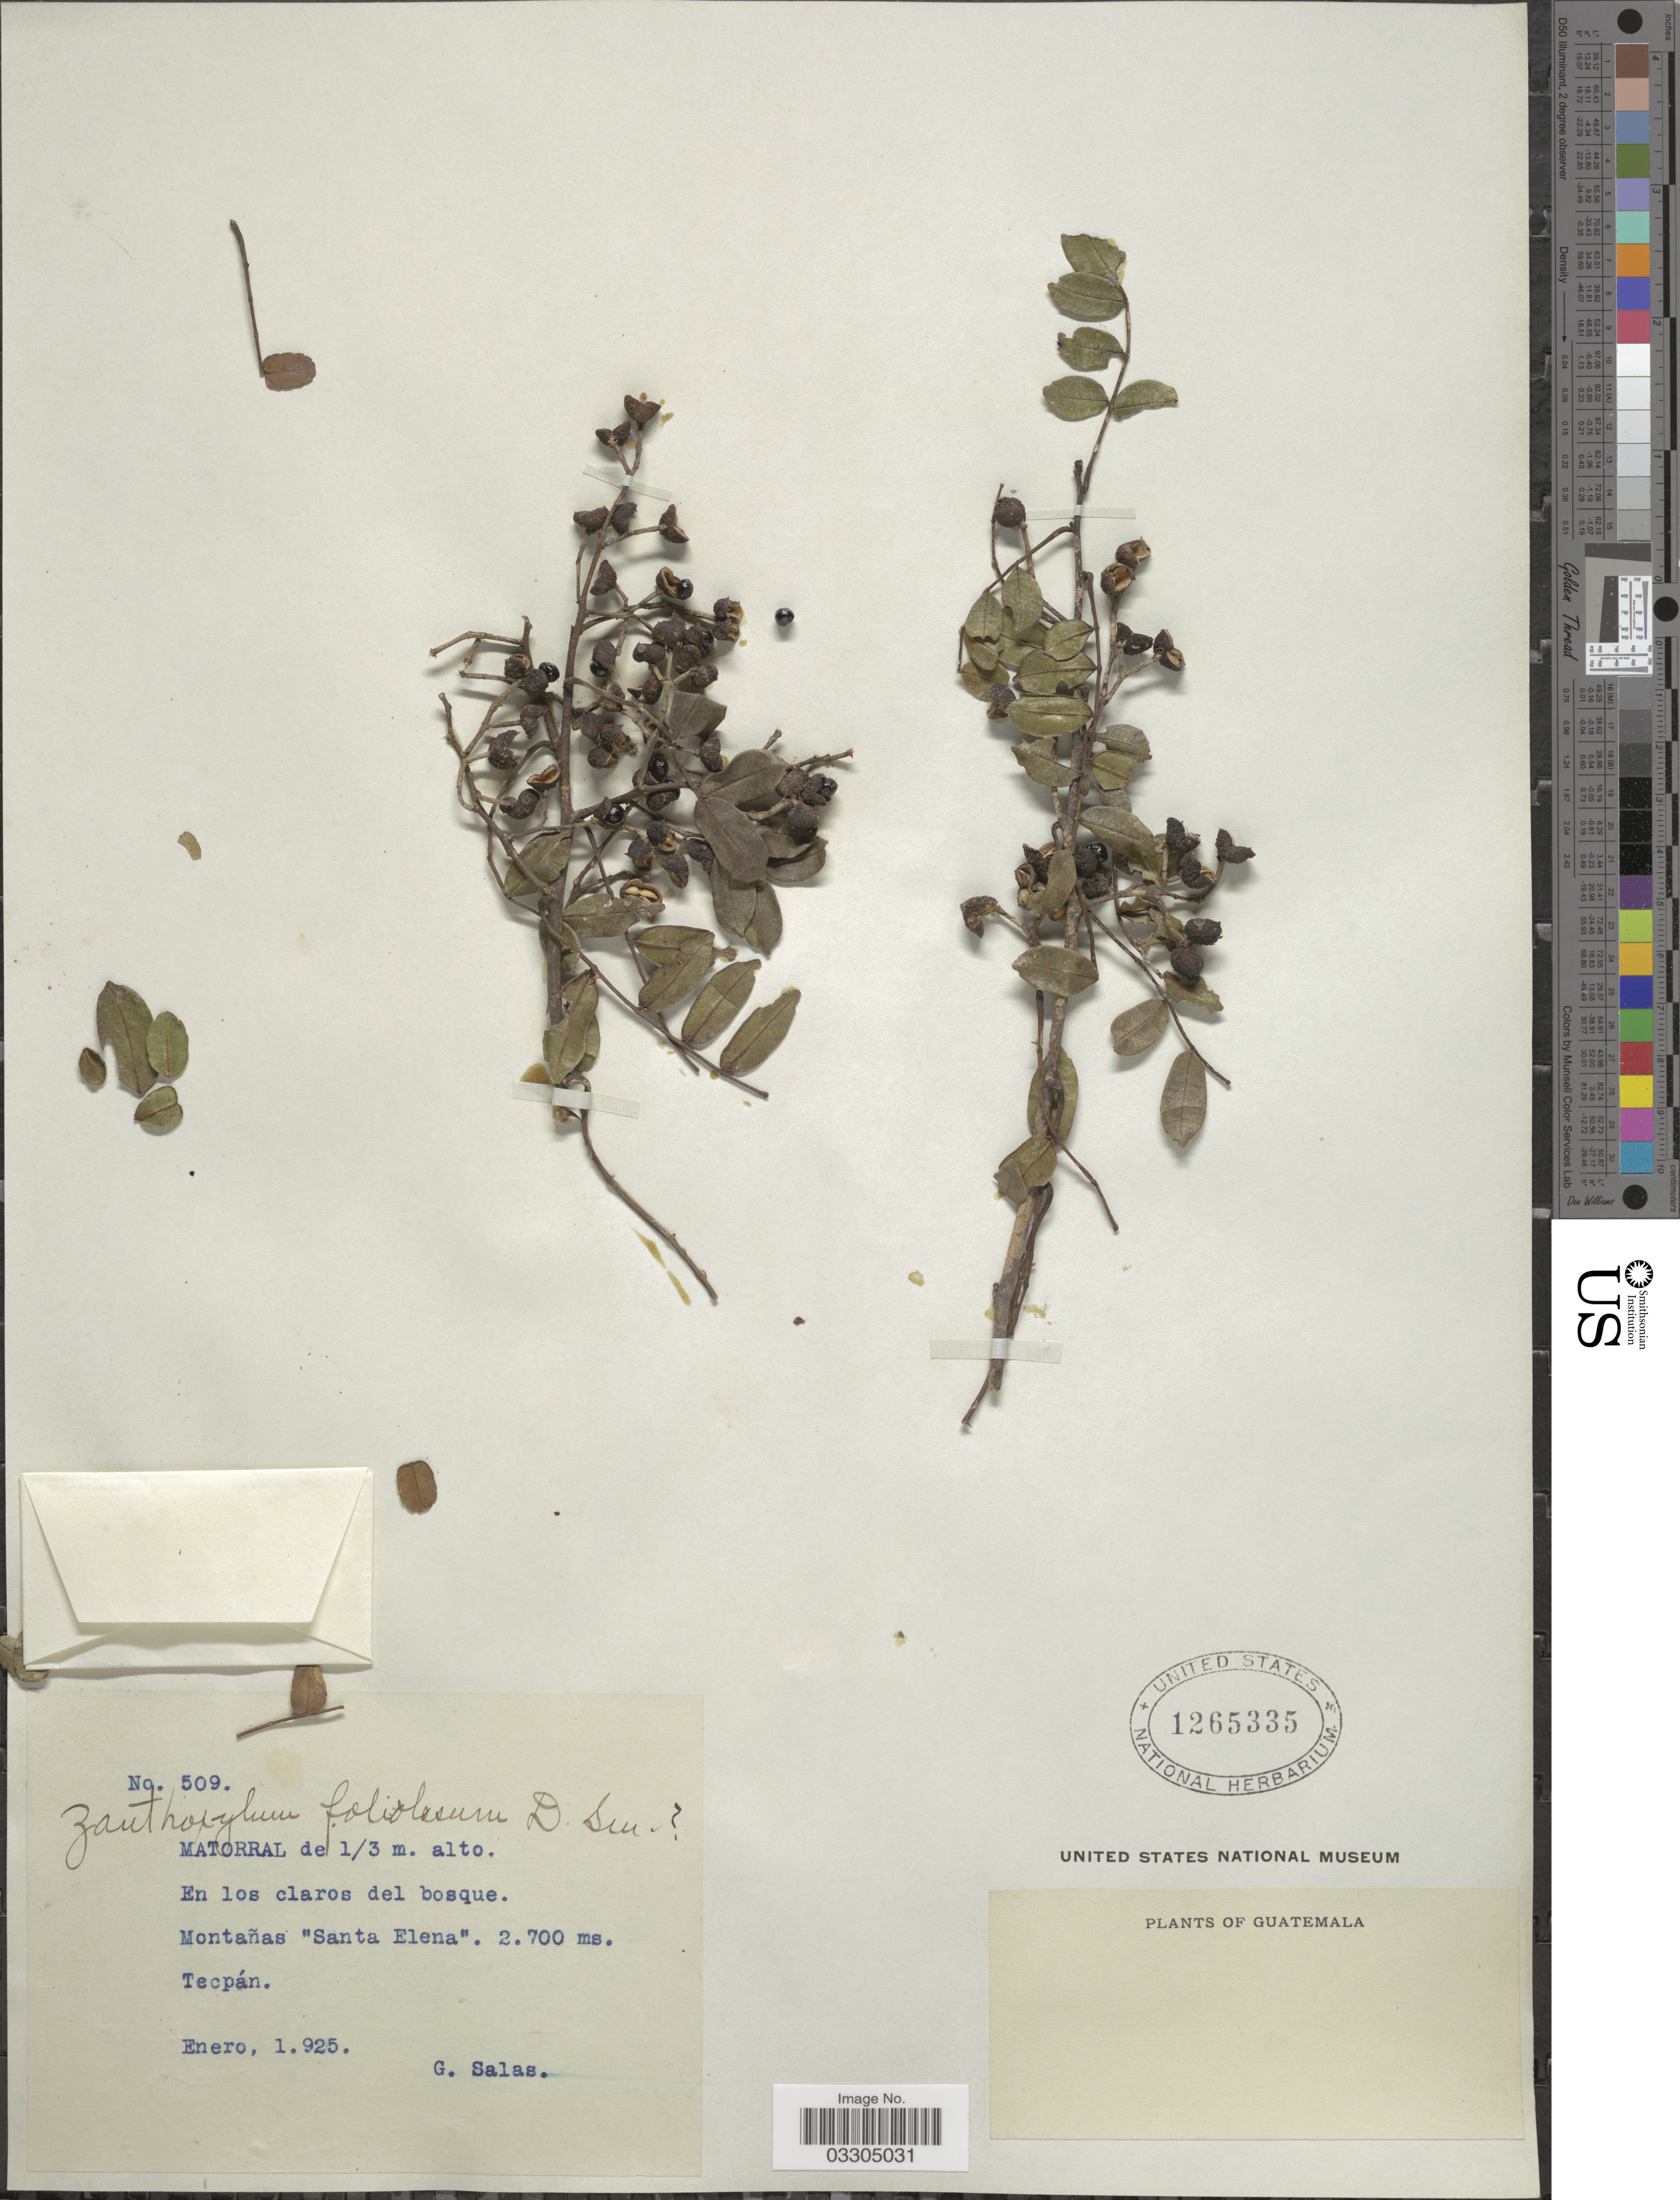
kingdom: Plantae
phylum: Tracheophyta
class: Magnoliopsida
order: Sapindales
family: Rutaceae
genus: Zanthoxylum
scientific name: Zanthoxylum foliolosum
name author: Donn. Sm.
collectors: G. Salas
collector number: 509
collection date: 1925-01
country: Guatemala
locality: Montañes "Santa Elena". Tecpán.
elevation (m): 2700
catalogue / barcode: US 1265335